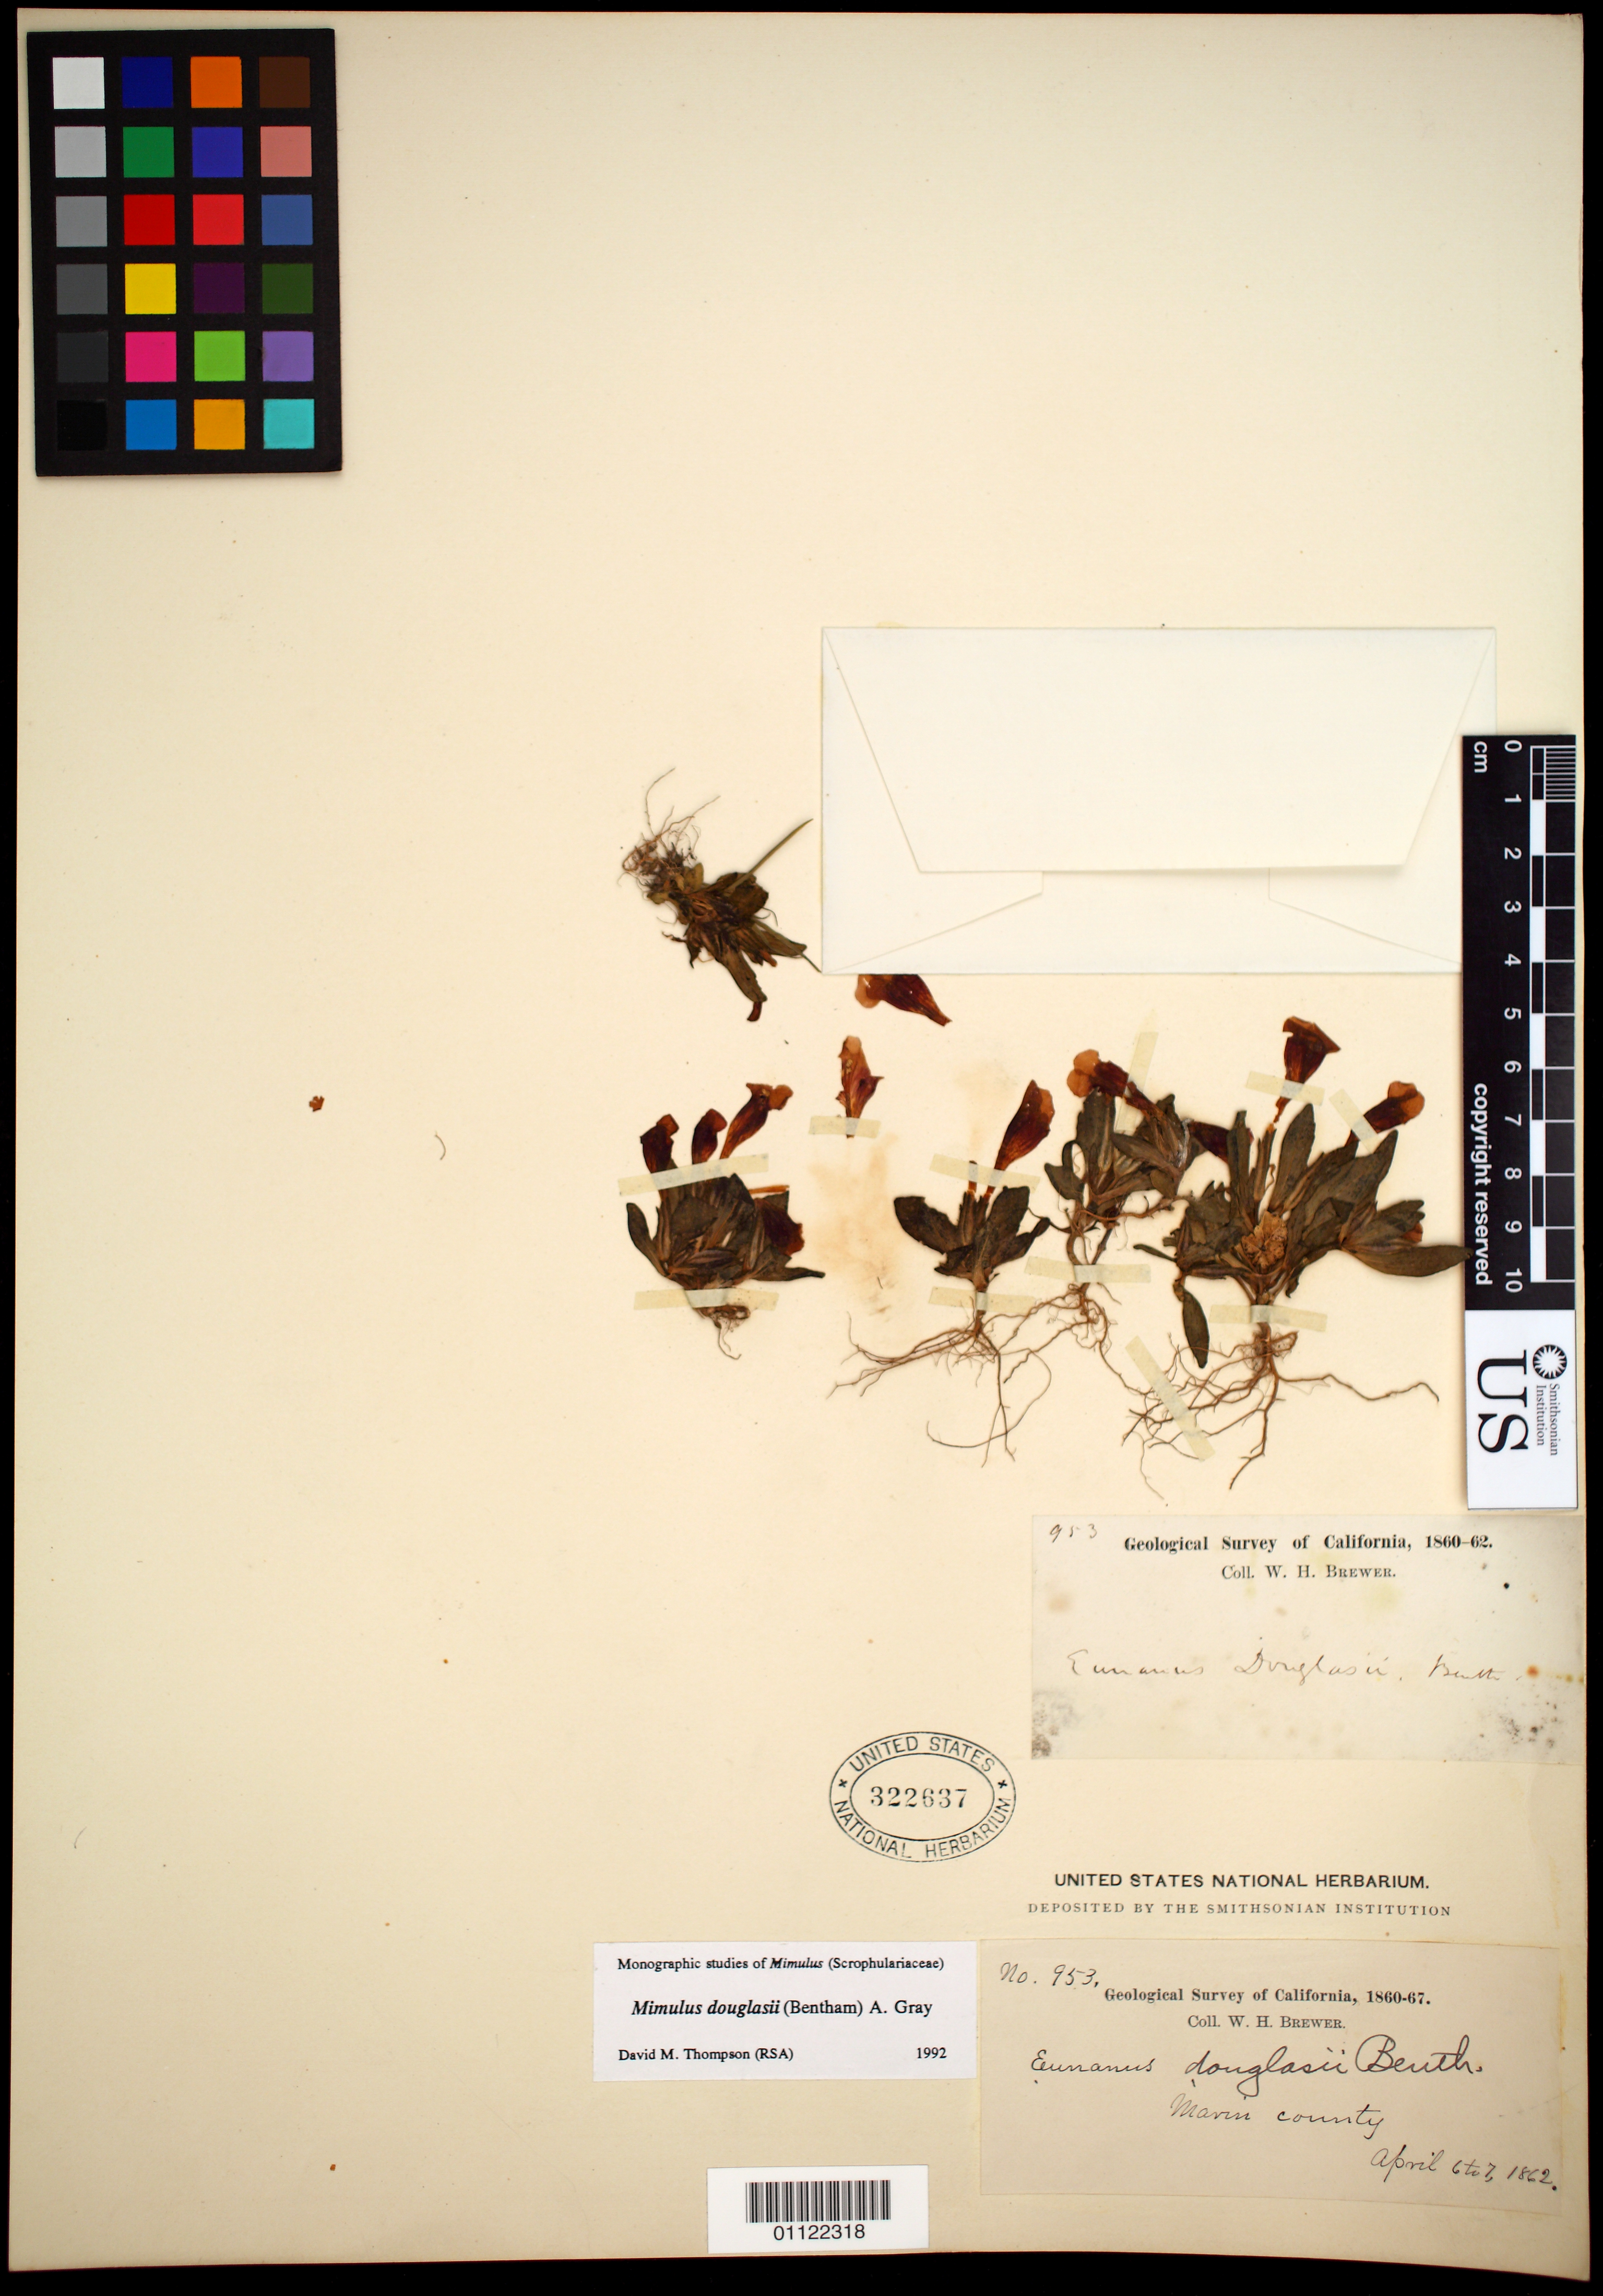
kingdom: Plantae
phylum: Tracheophyta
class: Magnoliopsida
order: Lamiales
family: Phrymaceae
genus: Mimulus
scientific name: Mimulus douglasii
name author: (Benth.) A. Gray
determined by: Thompson, D. M.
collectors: W. H. Brewer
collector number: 953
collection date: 1862-04-06/1862-04-07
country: United States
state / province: California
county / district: Marin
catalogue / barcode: US 322637